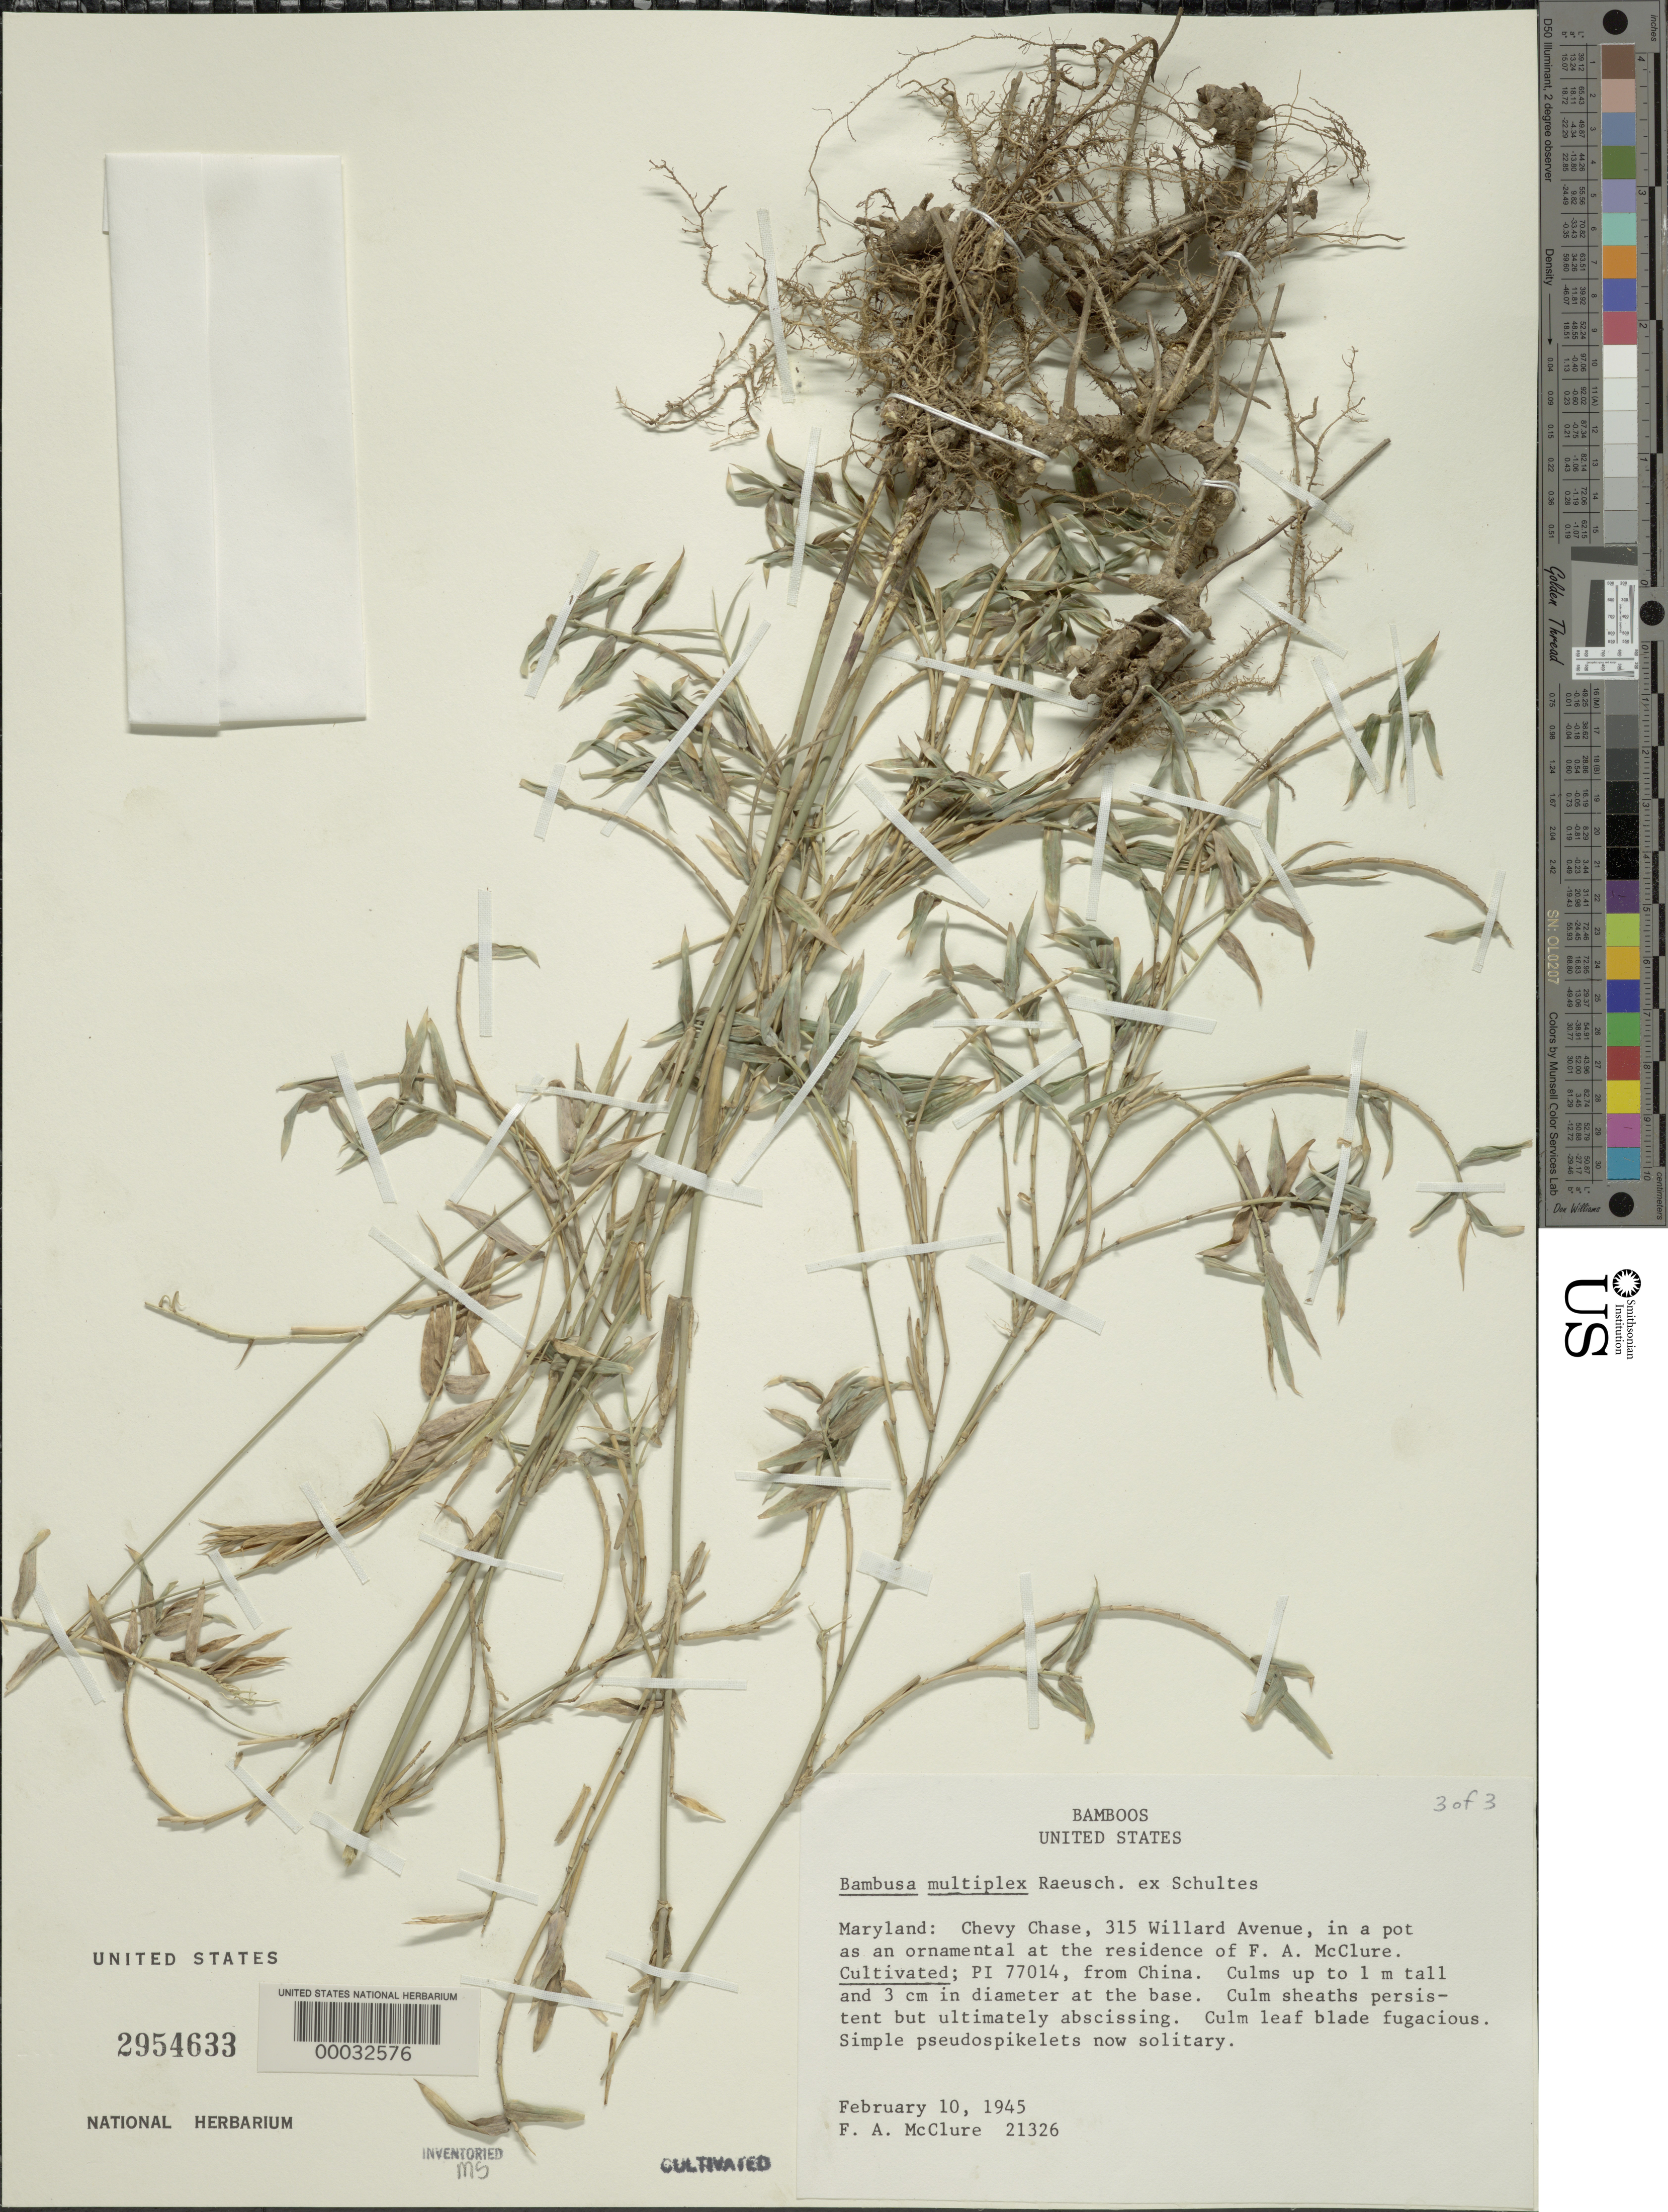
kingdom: Plantae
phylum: Tracheophyta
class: Liliopsida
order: Poales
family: Poaceae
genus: Bambusa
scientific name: Bambusa multiplex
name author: (Lour.) Raeusch. ex Schult. & Schult. f.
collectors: F. A. McClure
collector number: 21326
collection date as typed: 10 Feb 1945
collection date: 1945-02-10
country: United States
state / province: Maryland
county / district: Montgomery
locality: Chevy Chase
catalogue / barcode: US 2954633